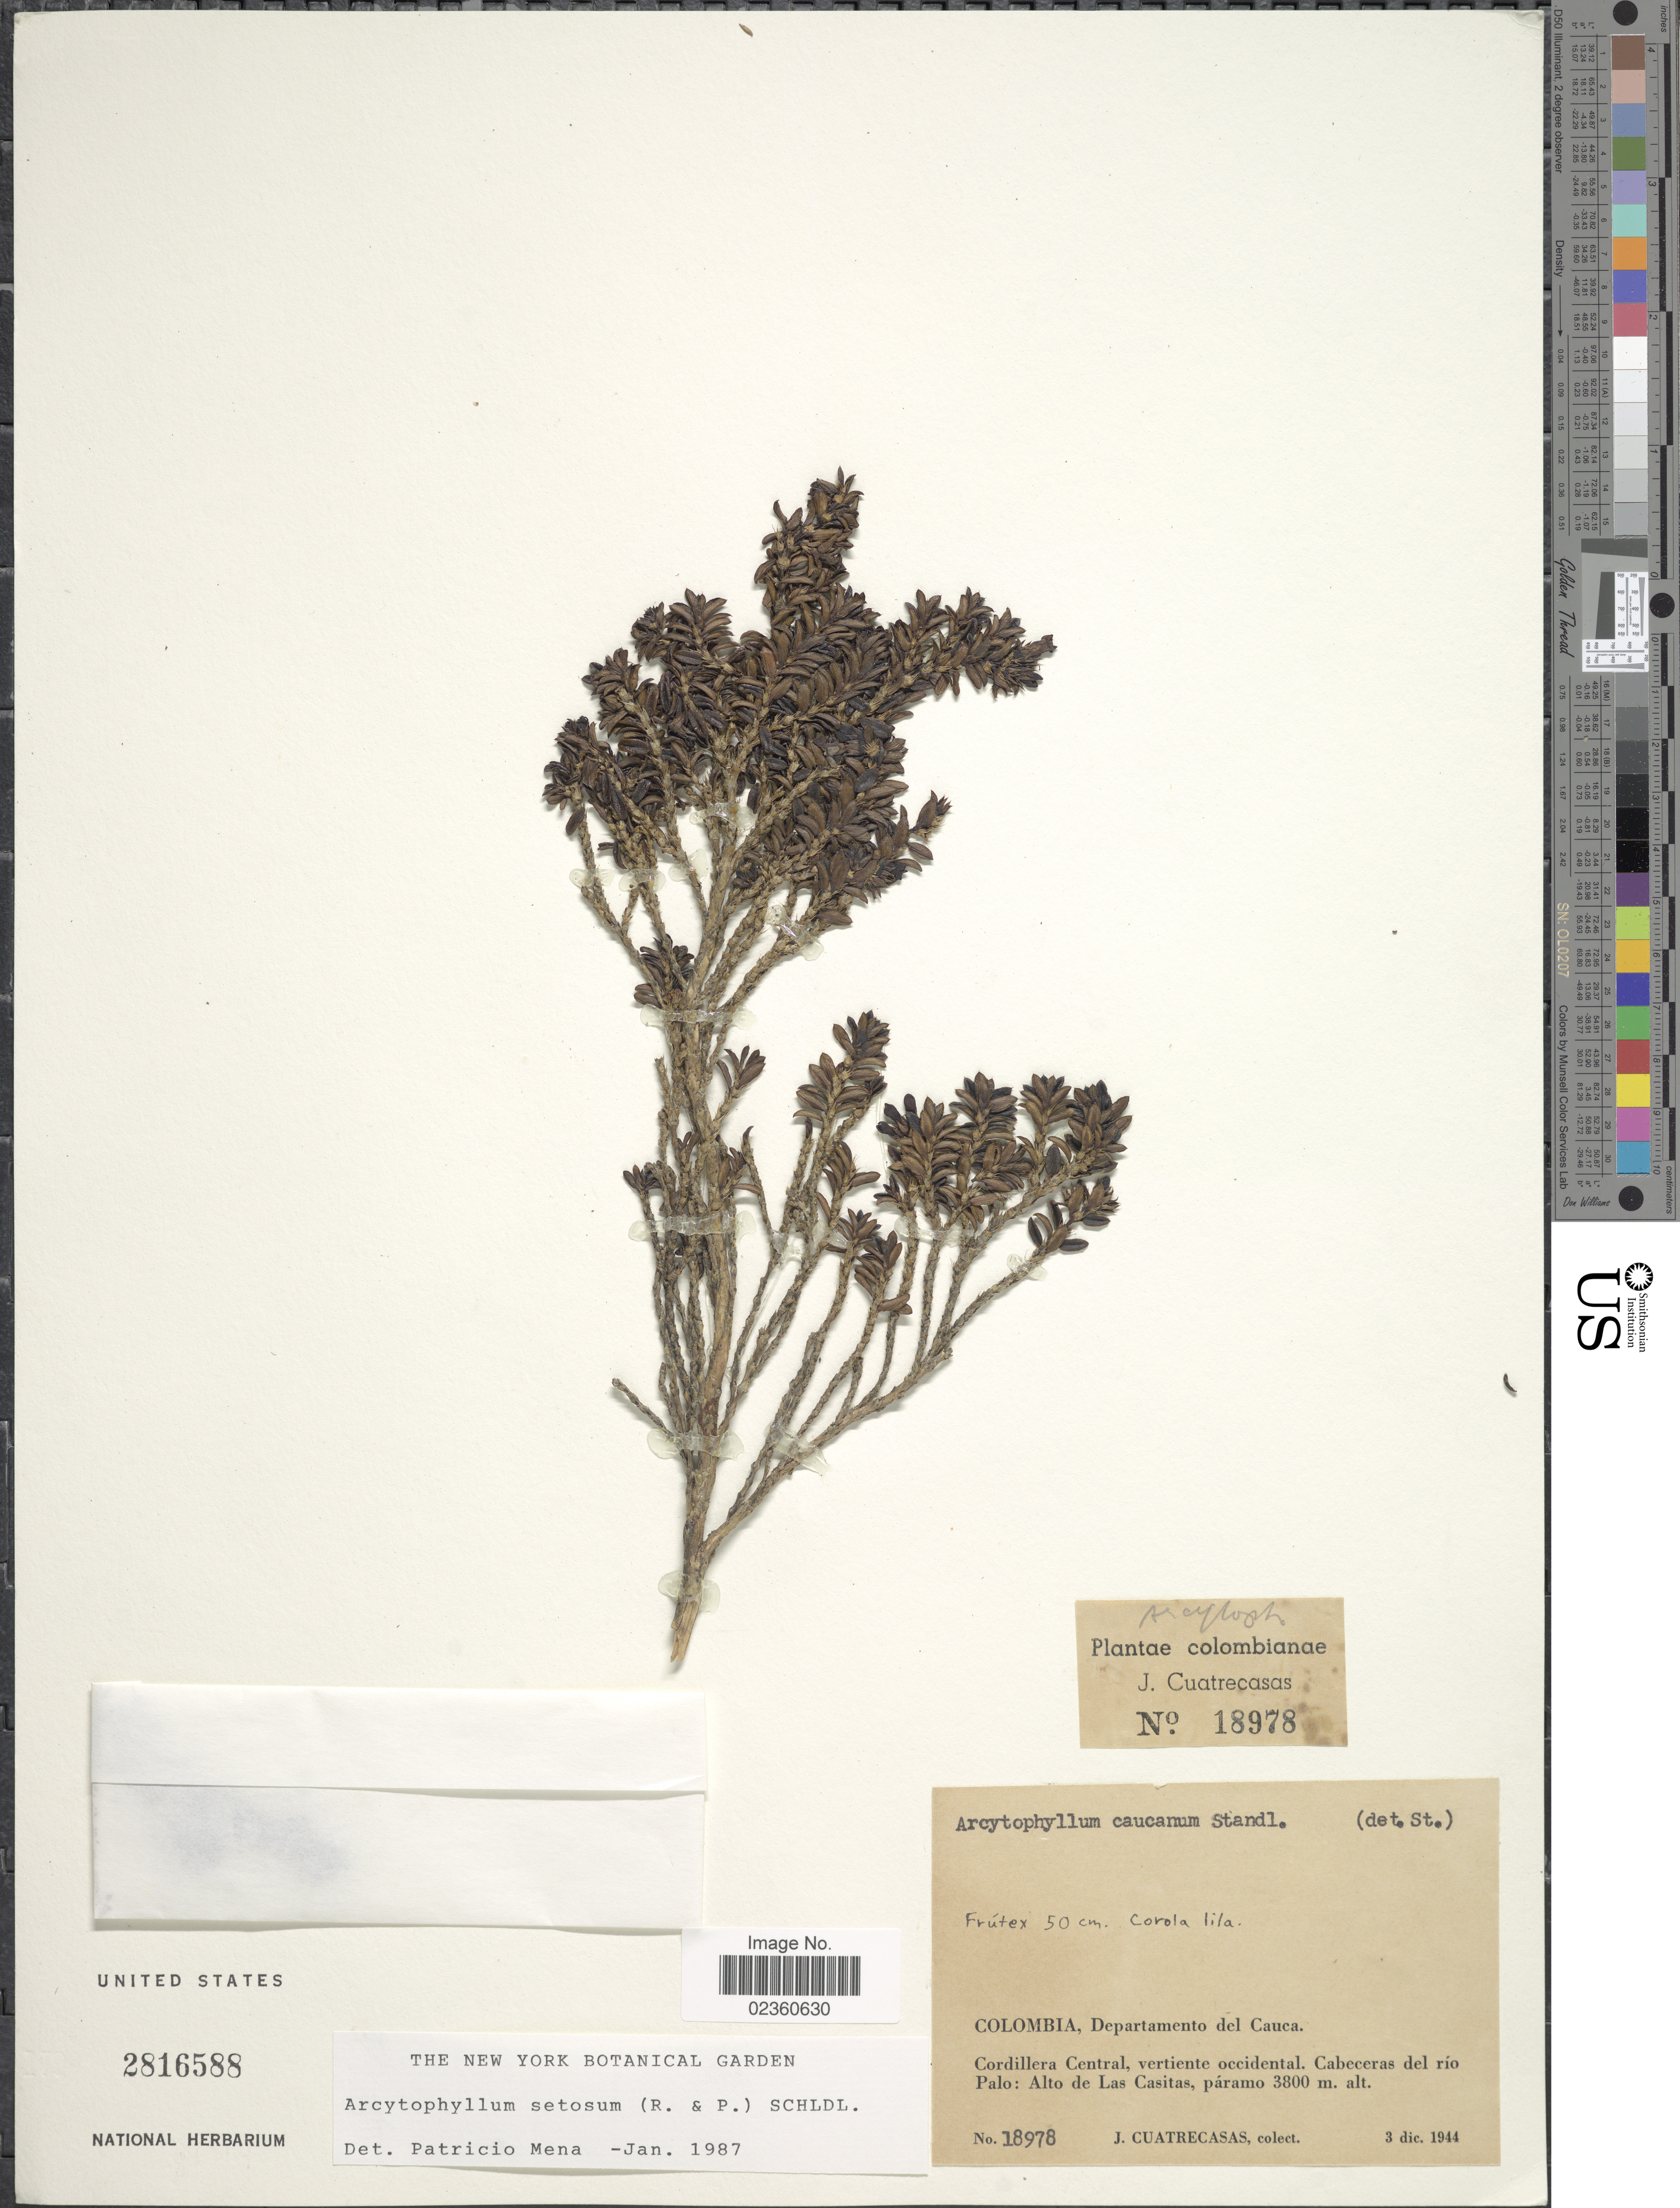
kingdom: Plantae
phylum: Tracheophyta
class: Magnoliopsida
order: Gentianales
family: Rubiaceae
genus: Arcytophyllum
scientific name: Arcytophyllum setosum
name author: (Ruiz & Pav.) Schltdl.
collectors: J. Cuatrecasas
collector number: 18978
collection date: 1944-12-03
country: Colombia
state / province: Cauca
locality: Departamento del Cauca, Cordillera Central, vertiente occidental. Cabeceras del río Palo: Alto de Las Casitas, páramo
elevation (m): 3800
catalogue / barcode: US 2816588